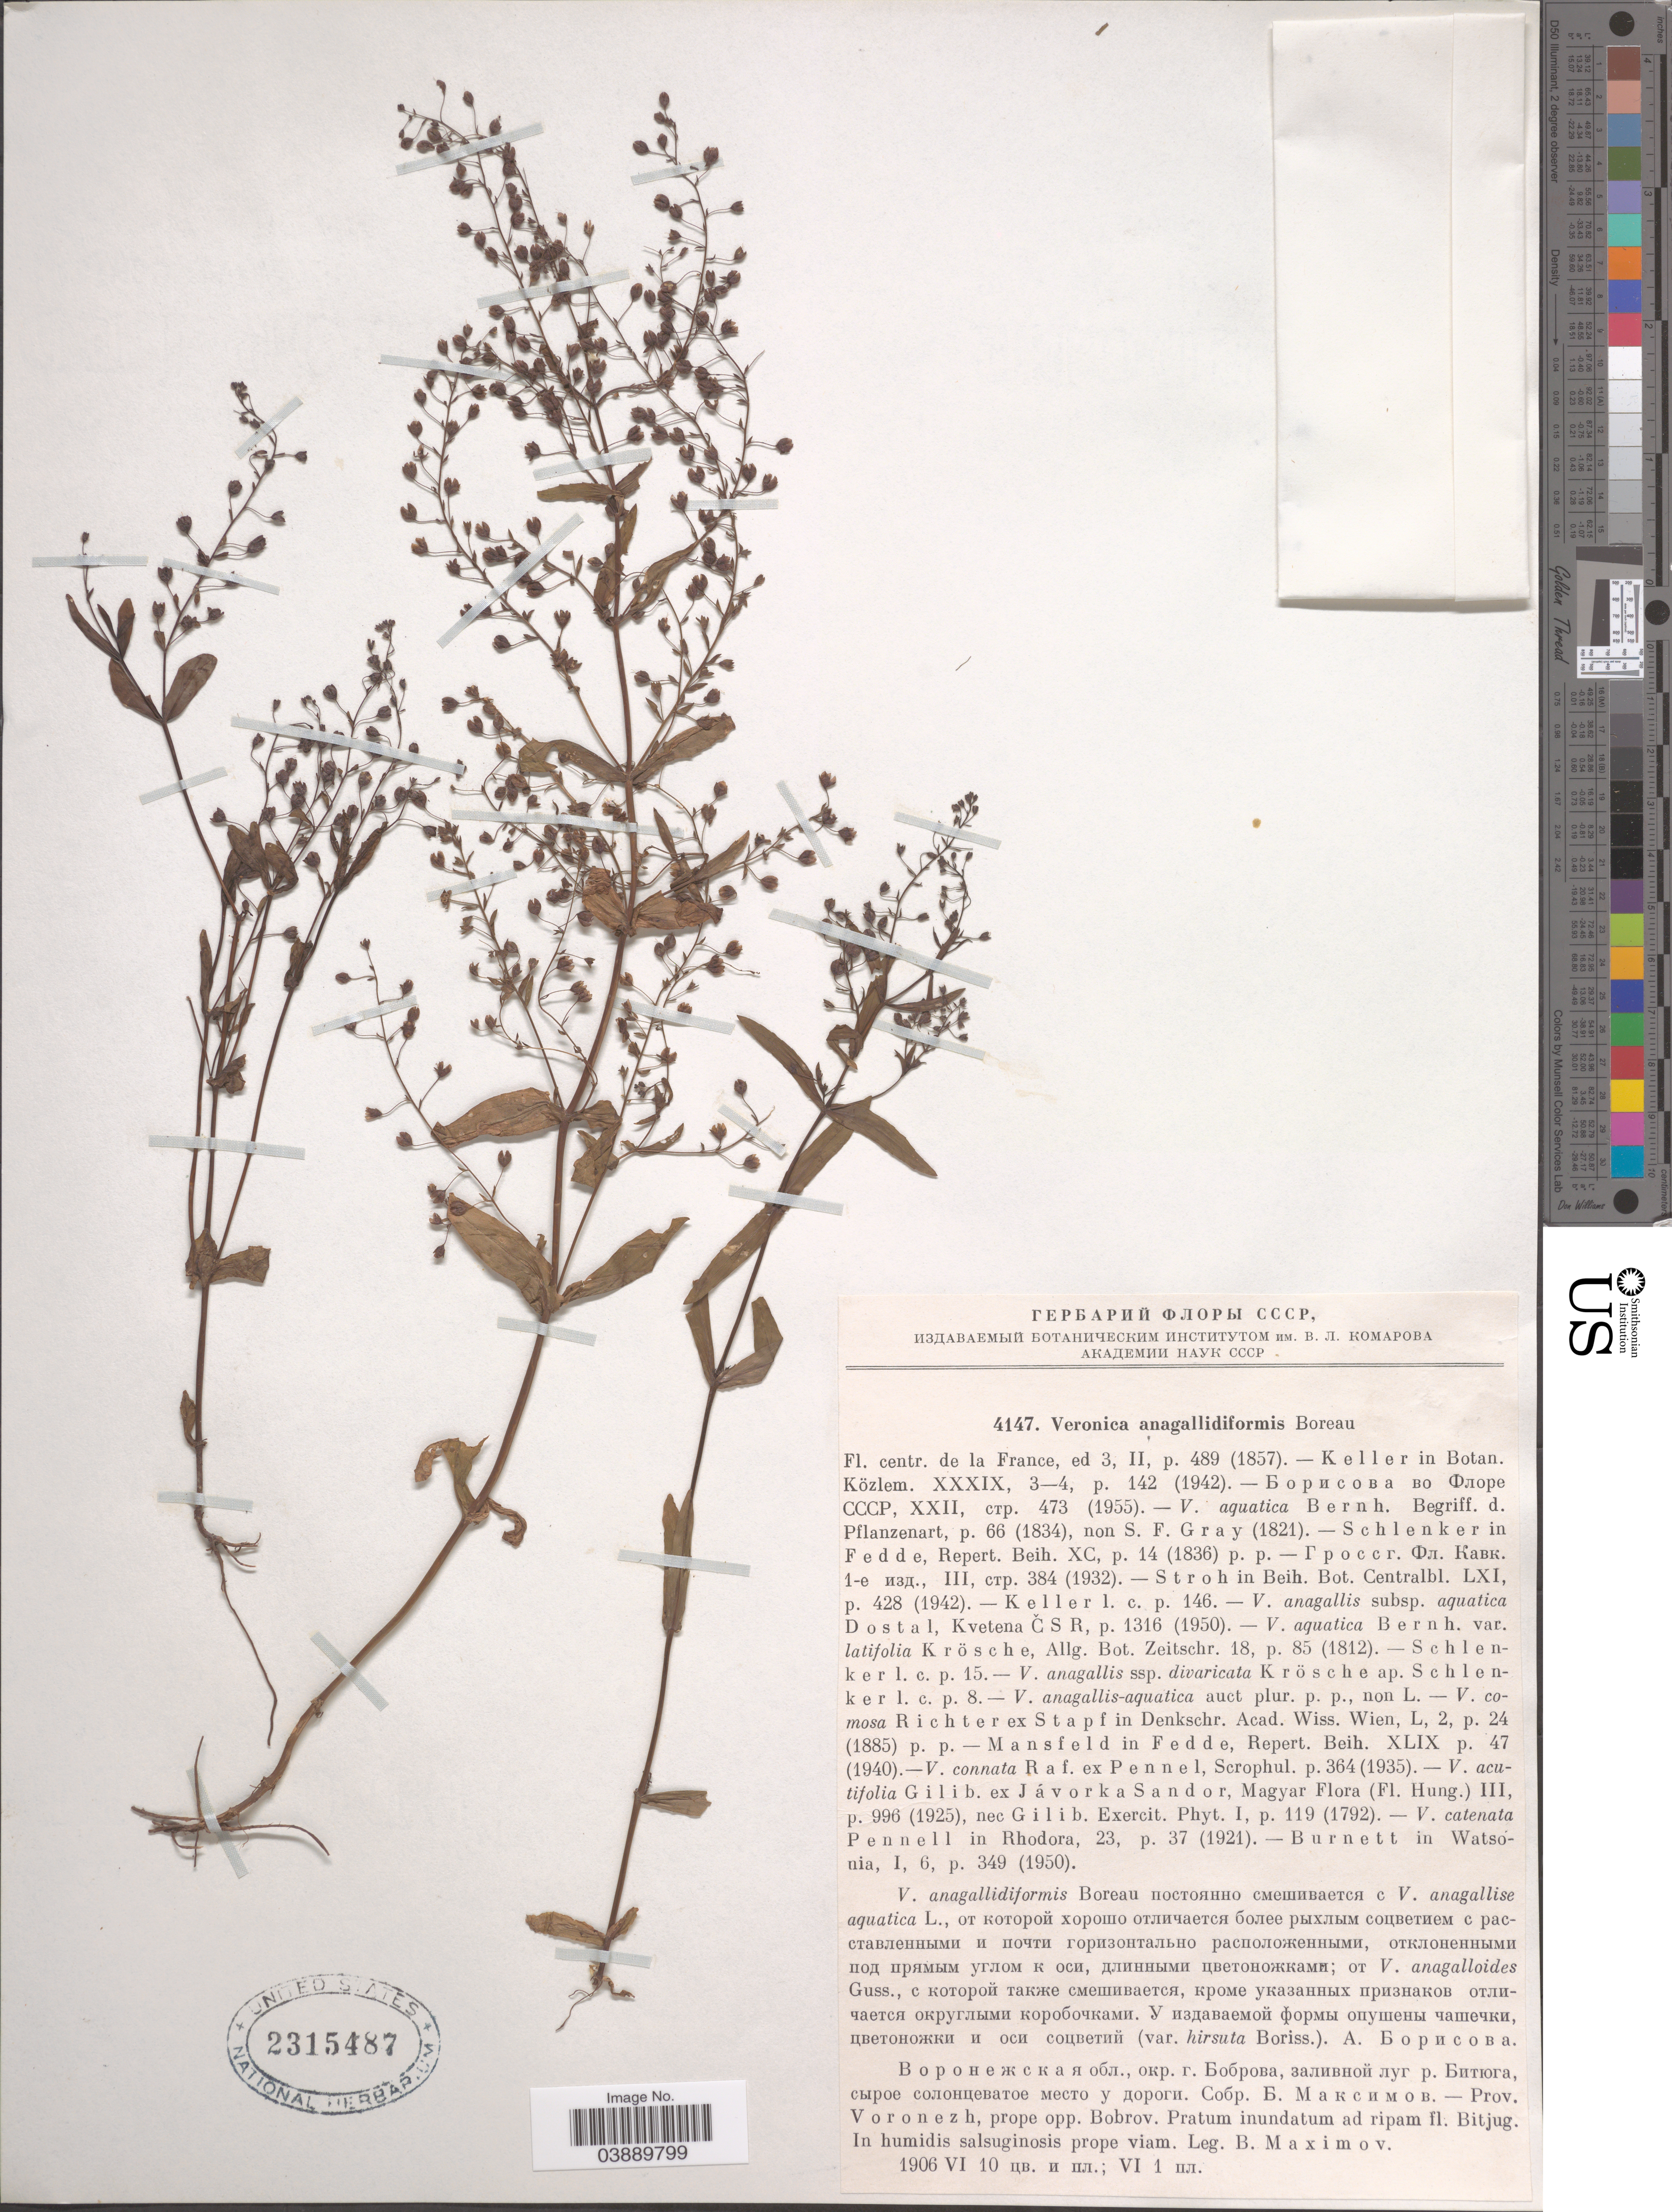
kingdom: Plantae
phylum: Tracheophyta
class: Magnoliopsida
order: Lamiales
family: Plantaginaceae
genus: Veronica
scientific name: Veronica anagallidiformis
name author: Boreau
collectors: B. Maximov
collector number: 4147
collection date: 1906-06-01/1906-06-10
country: Russian Federation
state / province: Voronezh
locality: Prov. Voronezh, prope opp. Bobrov. Pratum inundatum ad ripam fl. Bitjug. In humidis salsuginosis prope viam.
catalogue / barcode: US 2315487